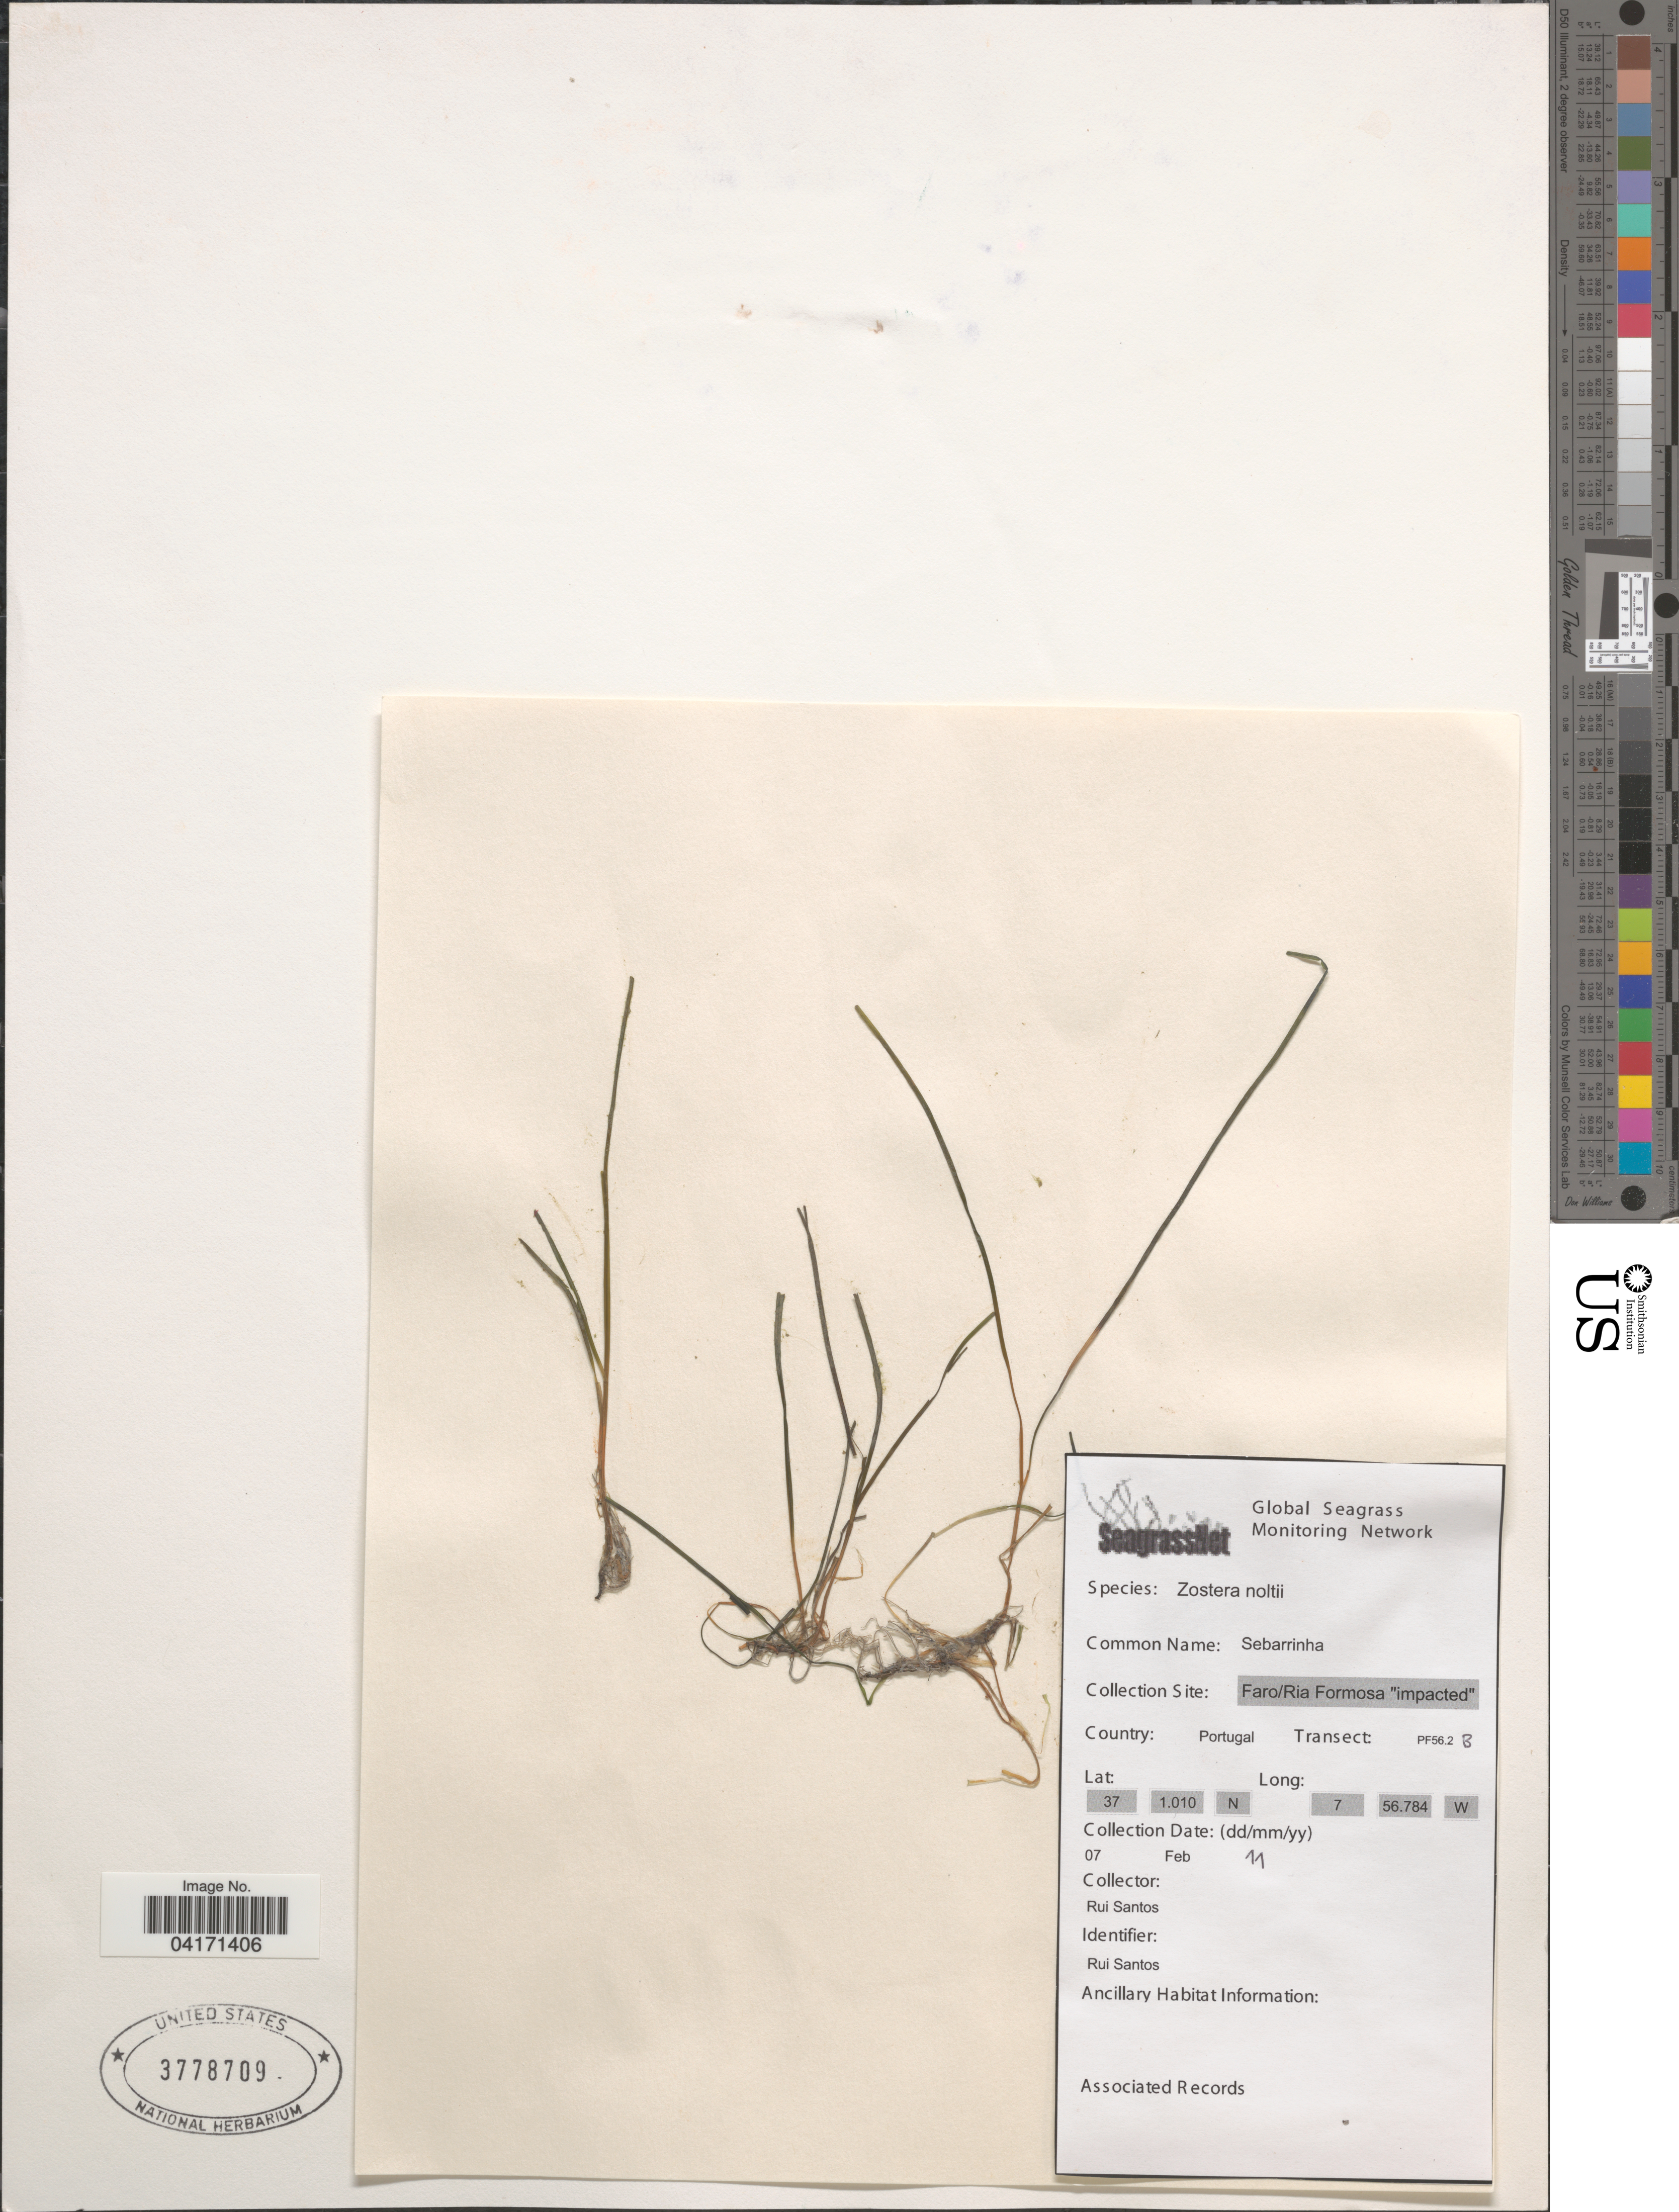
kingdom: Plantae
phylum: Tracheophyta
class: Liliopsida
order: Alismatales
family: Zosteraceae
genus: Zostera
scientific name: Zostera noltii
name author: Hornem.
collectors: R. Santos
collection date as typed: Transcribed d/m/y: 7/2/11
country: Portugal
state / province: Faro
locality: Ria Formosa "impacted". Transect: PF56.2 B.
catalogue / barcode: US 3778709